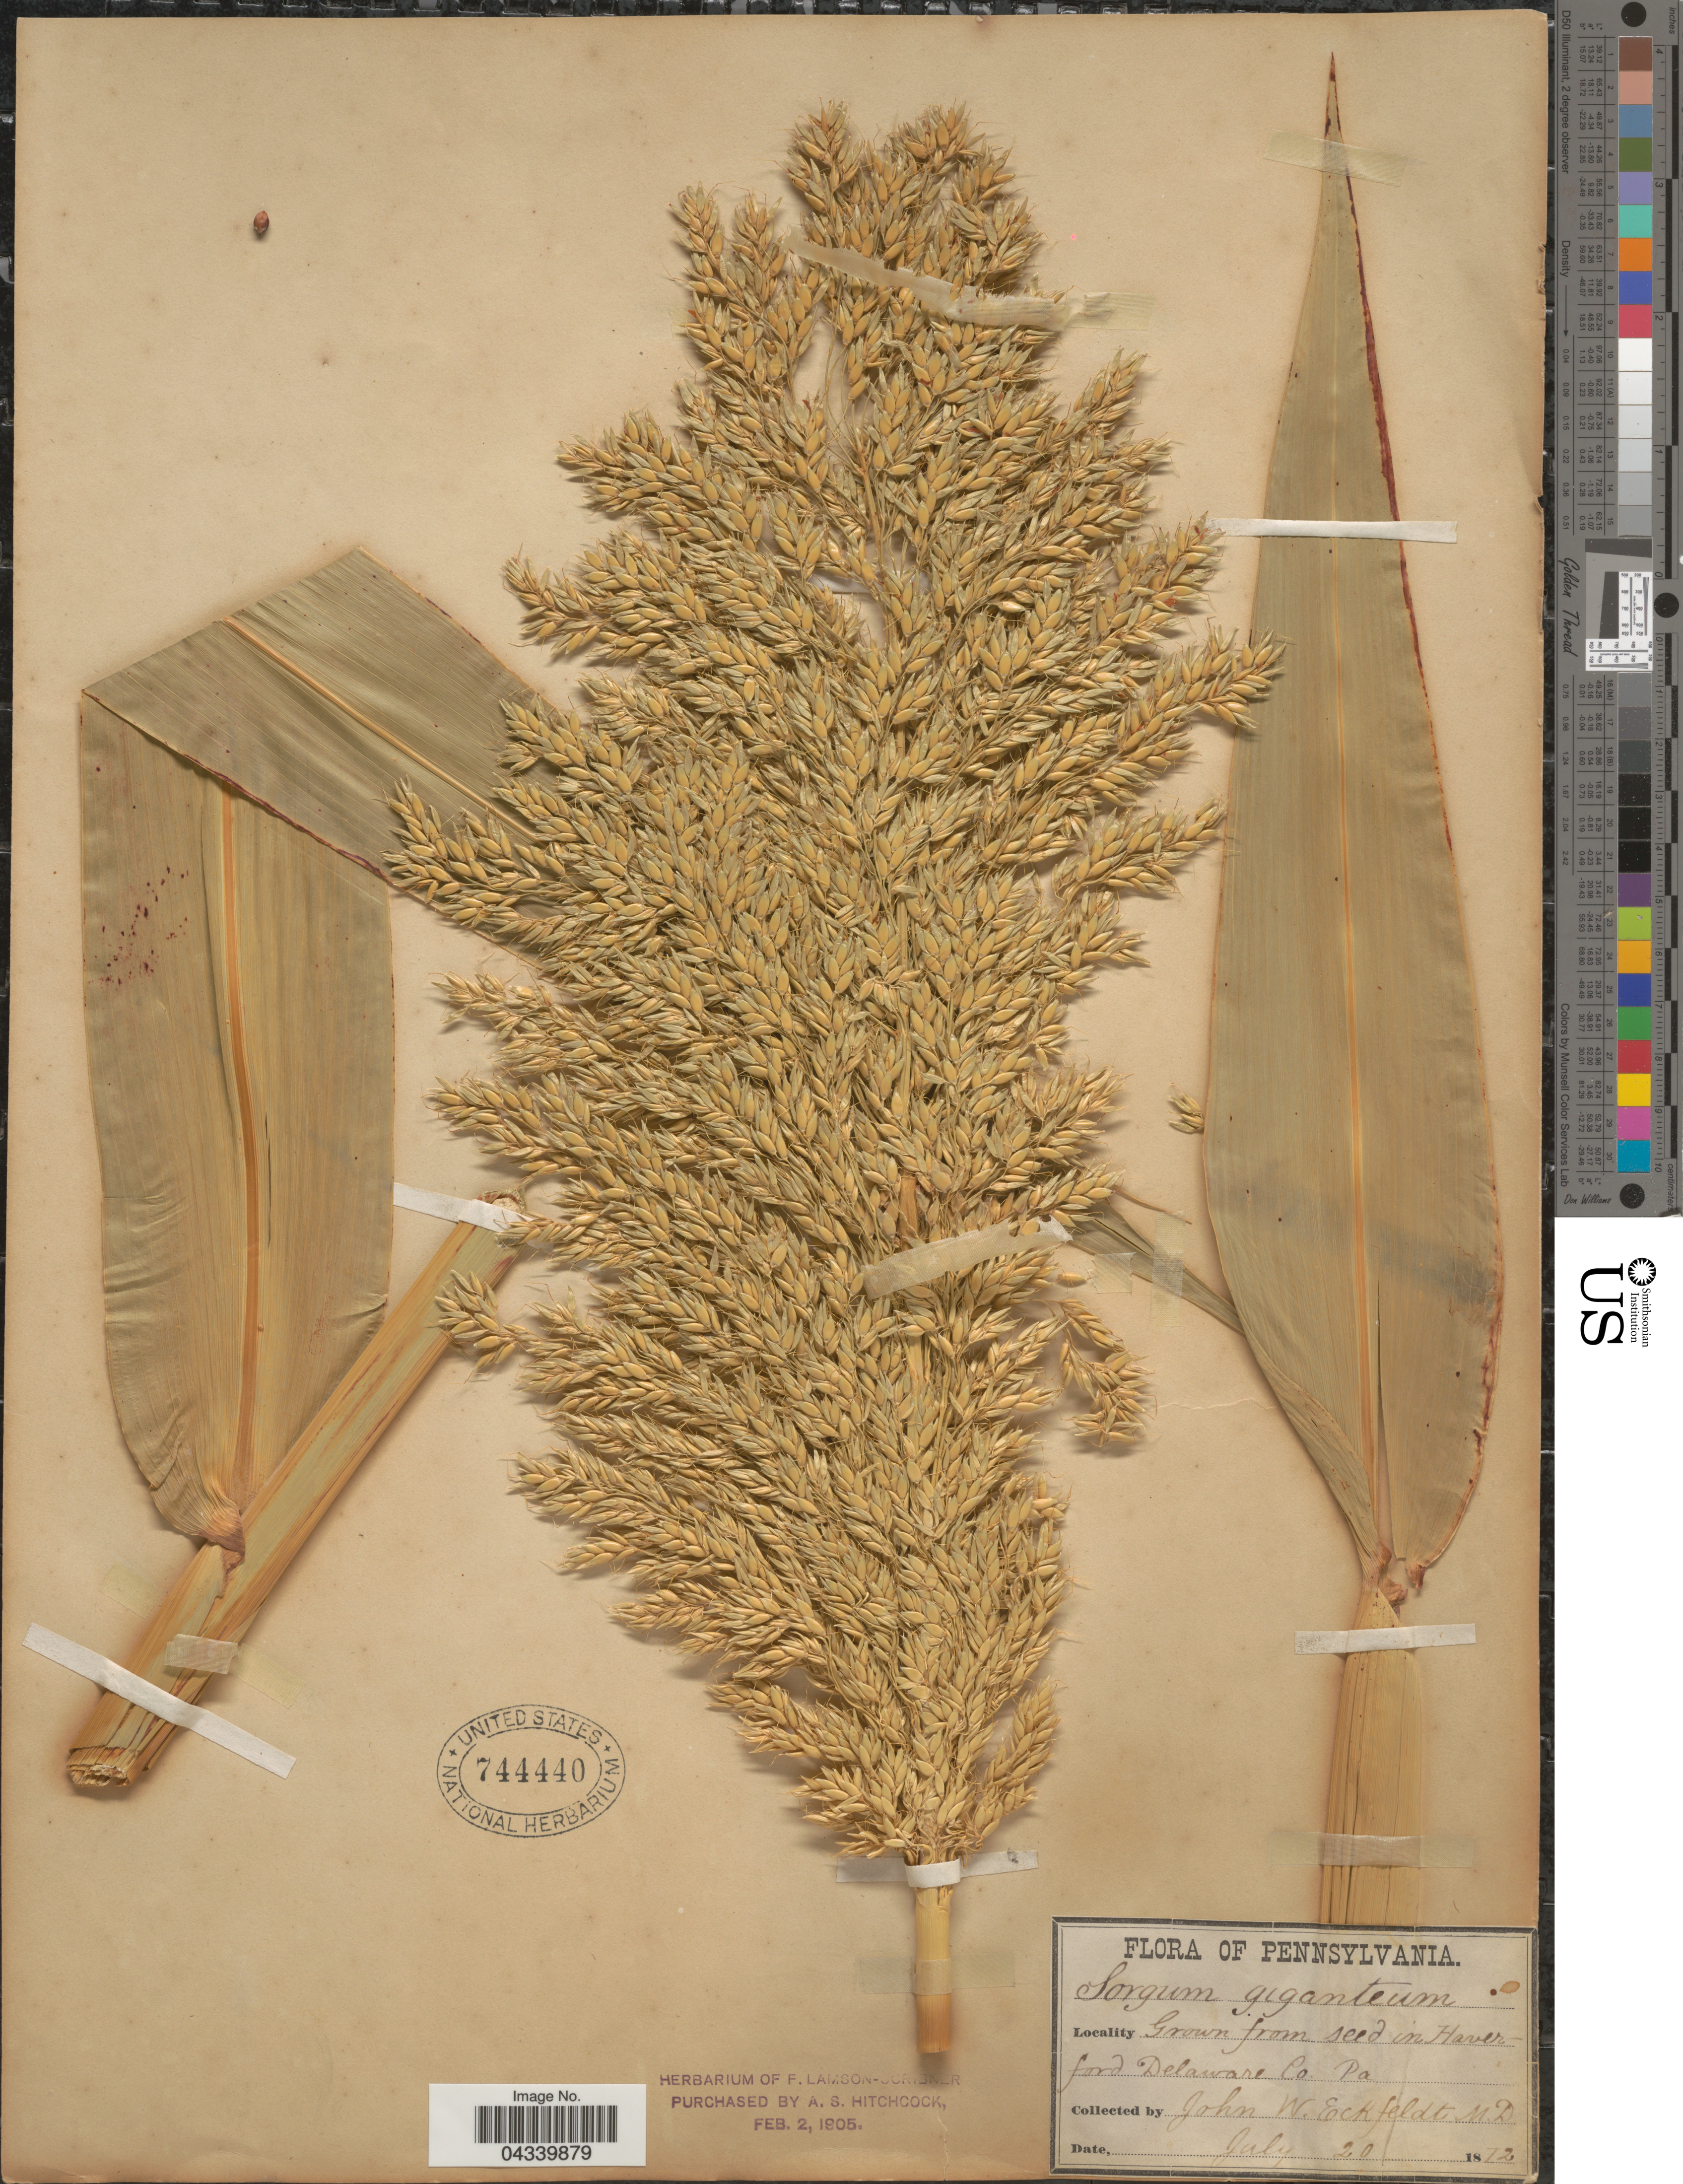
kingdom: Plantae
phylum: Tracheophyta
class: Liliopsida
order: Poales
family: Poaceae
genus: Sorghum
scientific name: Sorghum bicolor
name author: (L.) Moench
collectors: J. Eckieldt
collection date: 1872-07-20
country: United States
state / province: Pennsylvania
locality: In Haverford Delaware Co.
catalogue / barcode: US 744440